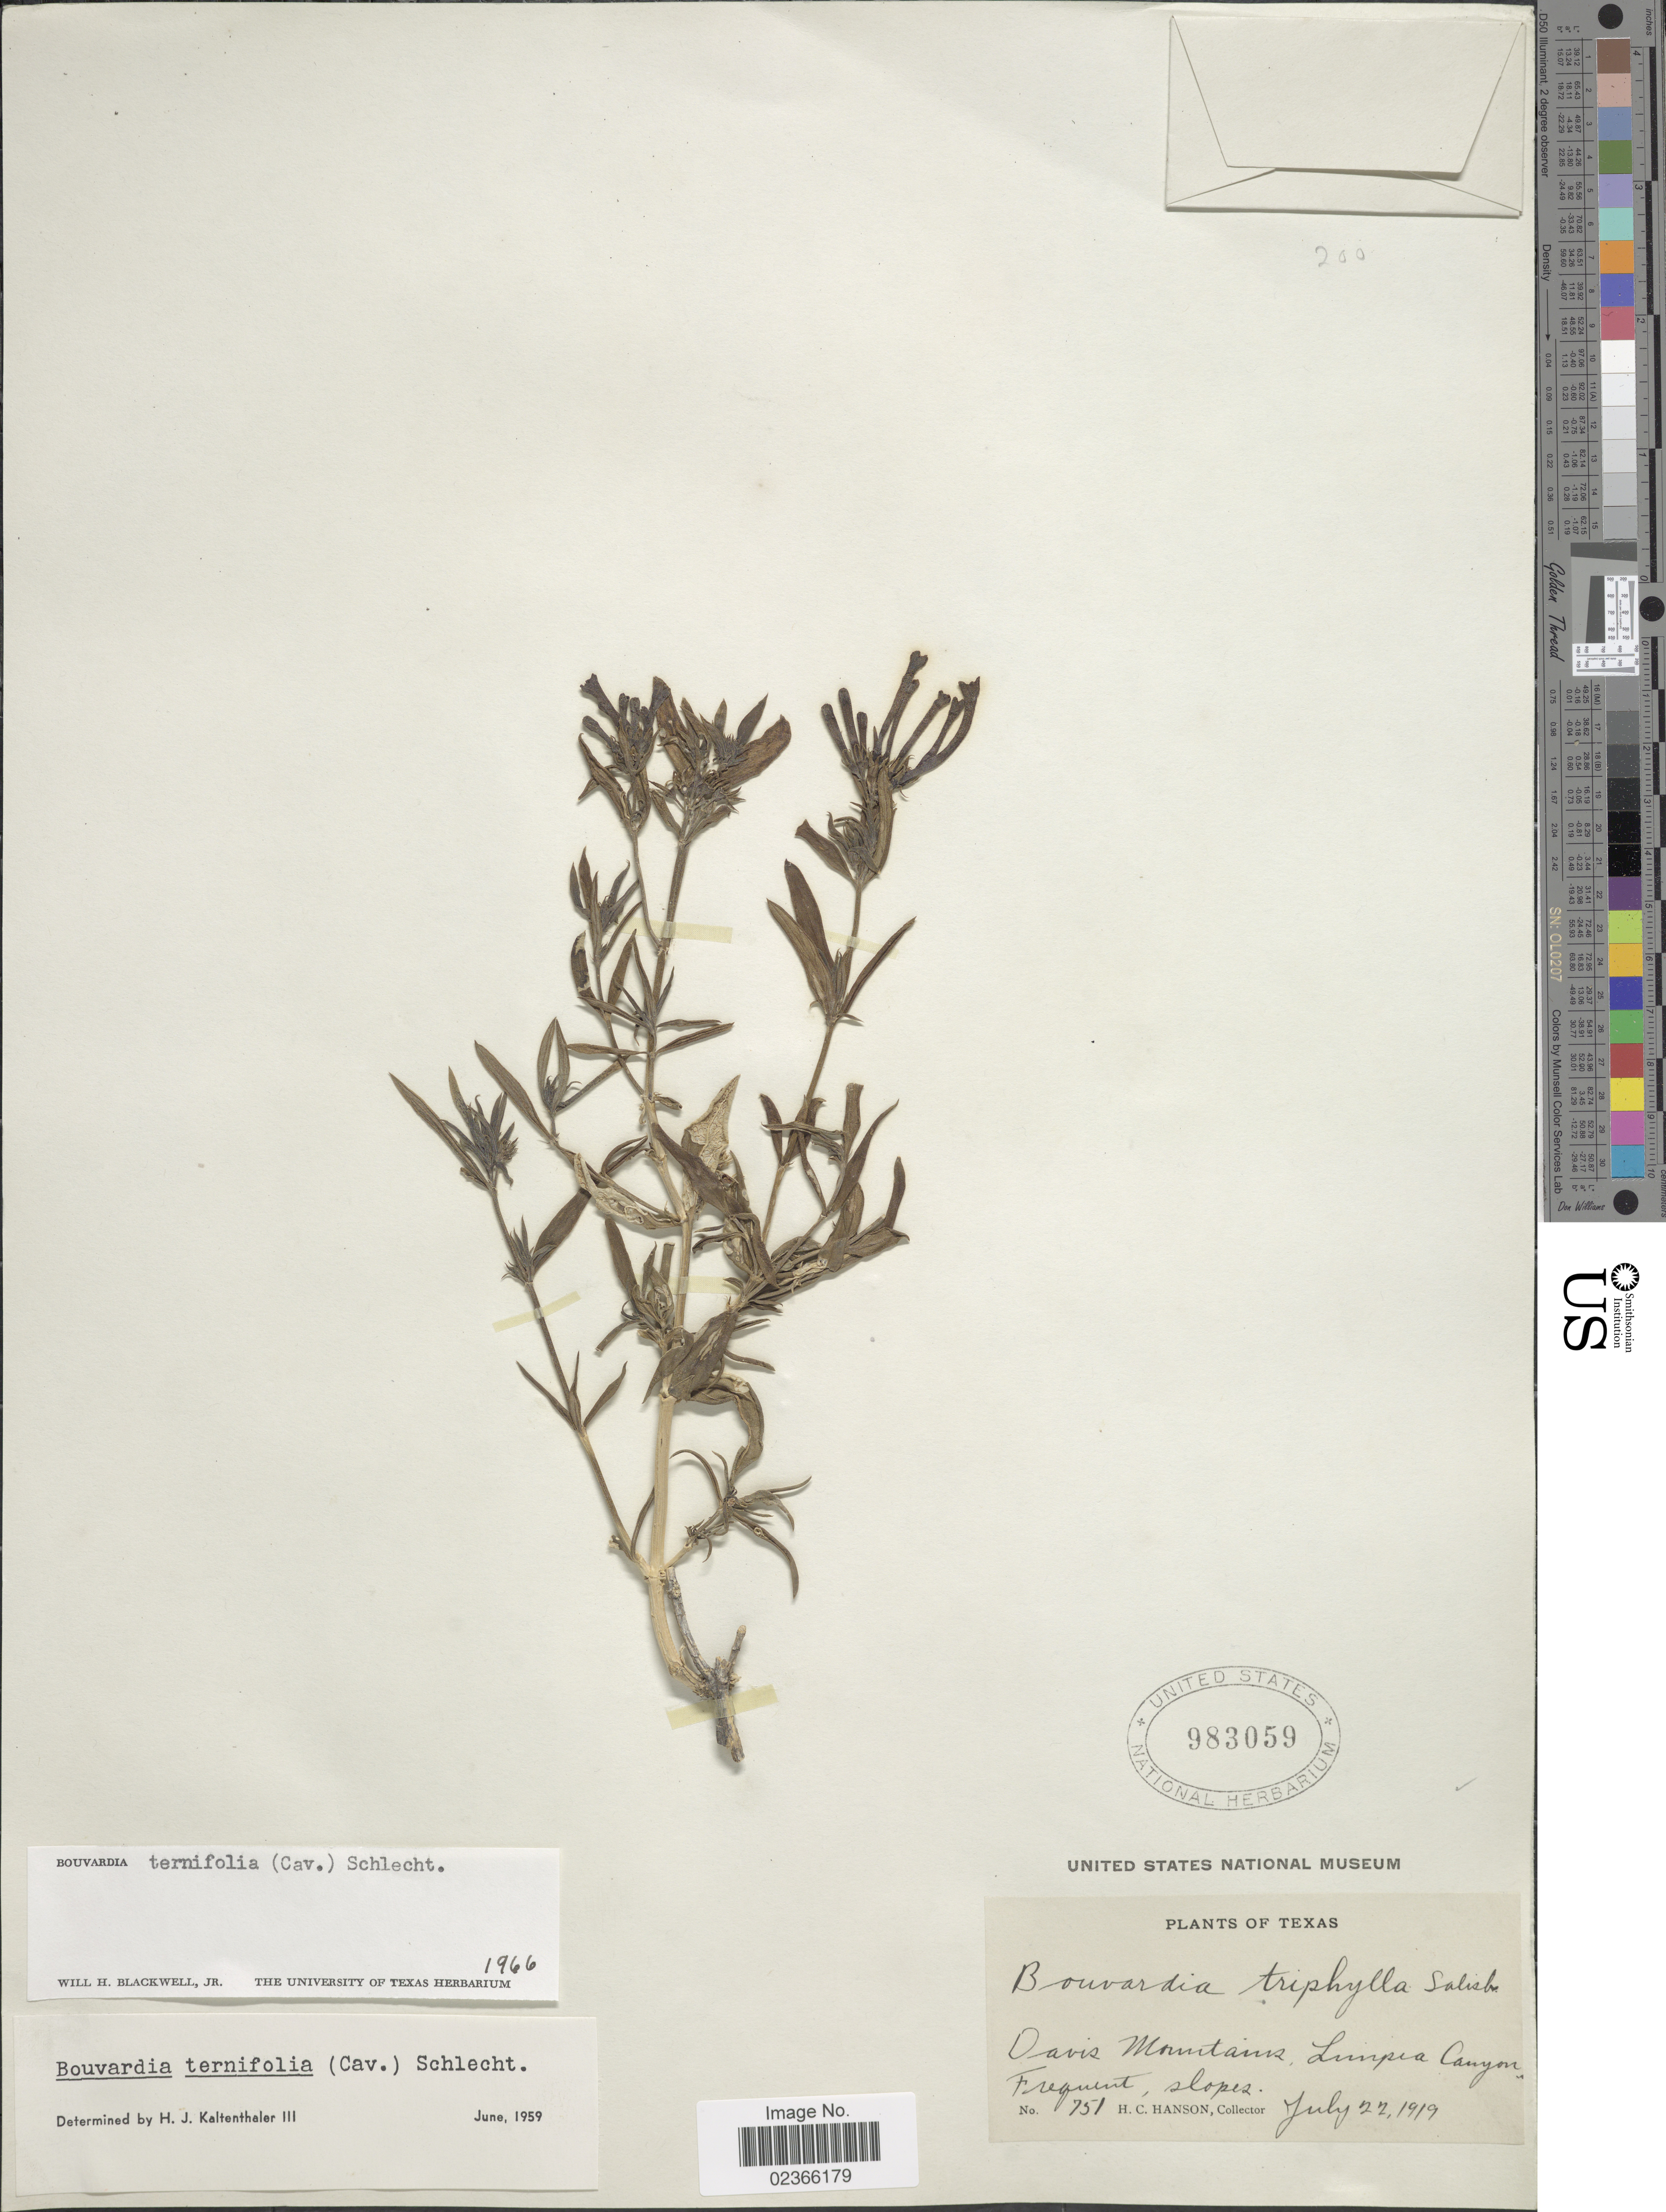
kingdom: Plantae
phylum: Tracheophyta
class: Magnoliopsida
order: Gentianales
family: Rubiaceae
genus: Bouvardia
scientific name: Bouvardia ternifolia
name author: (Cav.) Schltdl.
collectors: H. Hanson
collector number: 751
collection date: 1919-07-22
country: United States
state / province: Texas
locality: Texas, Davis Mountains, Limpia Canyon.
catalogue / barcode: US 983059